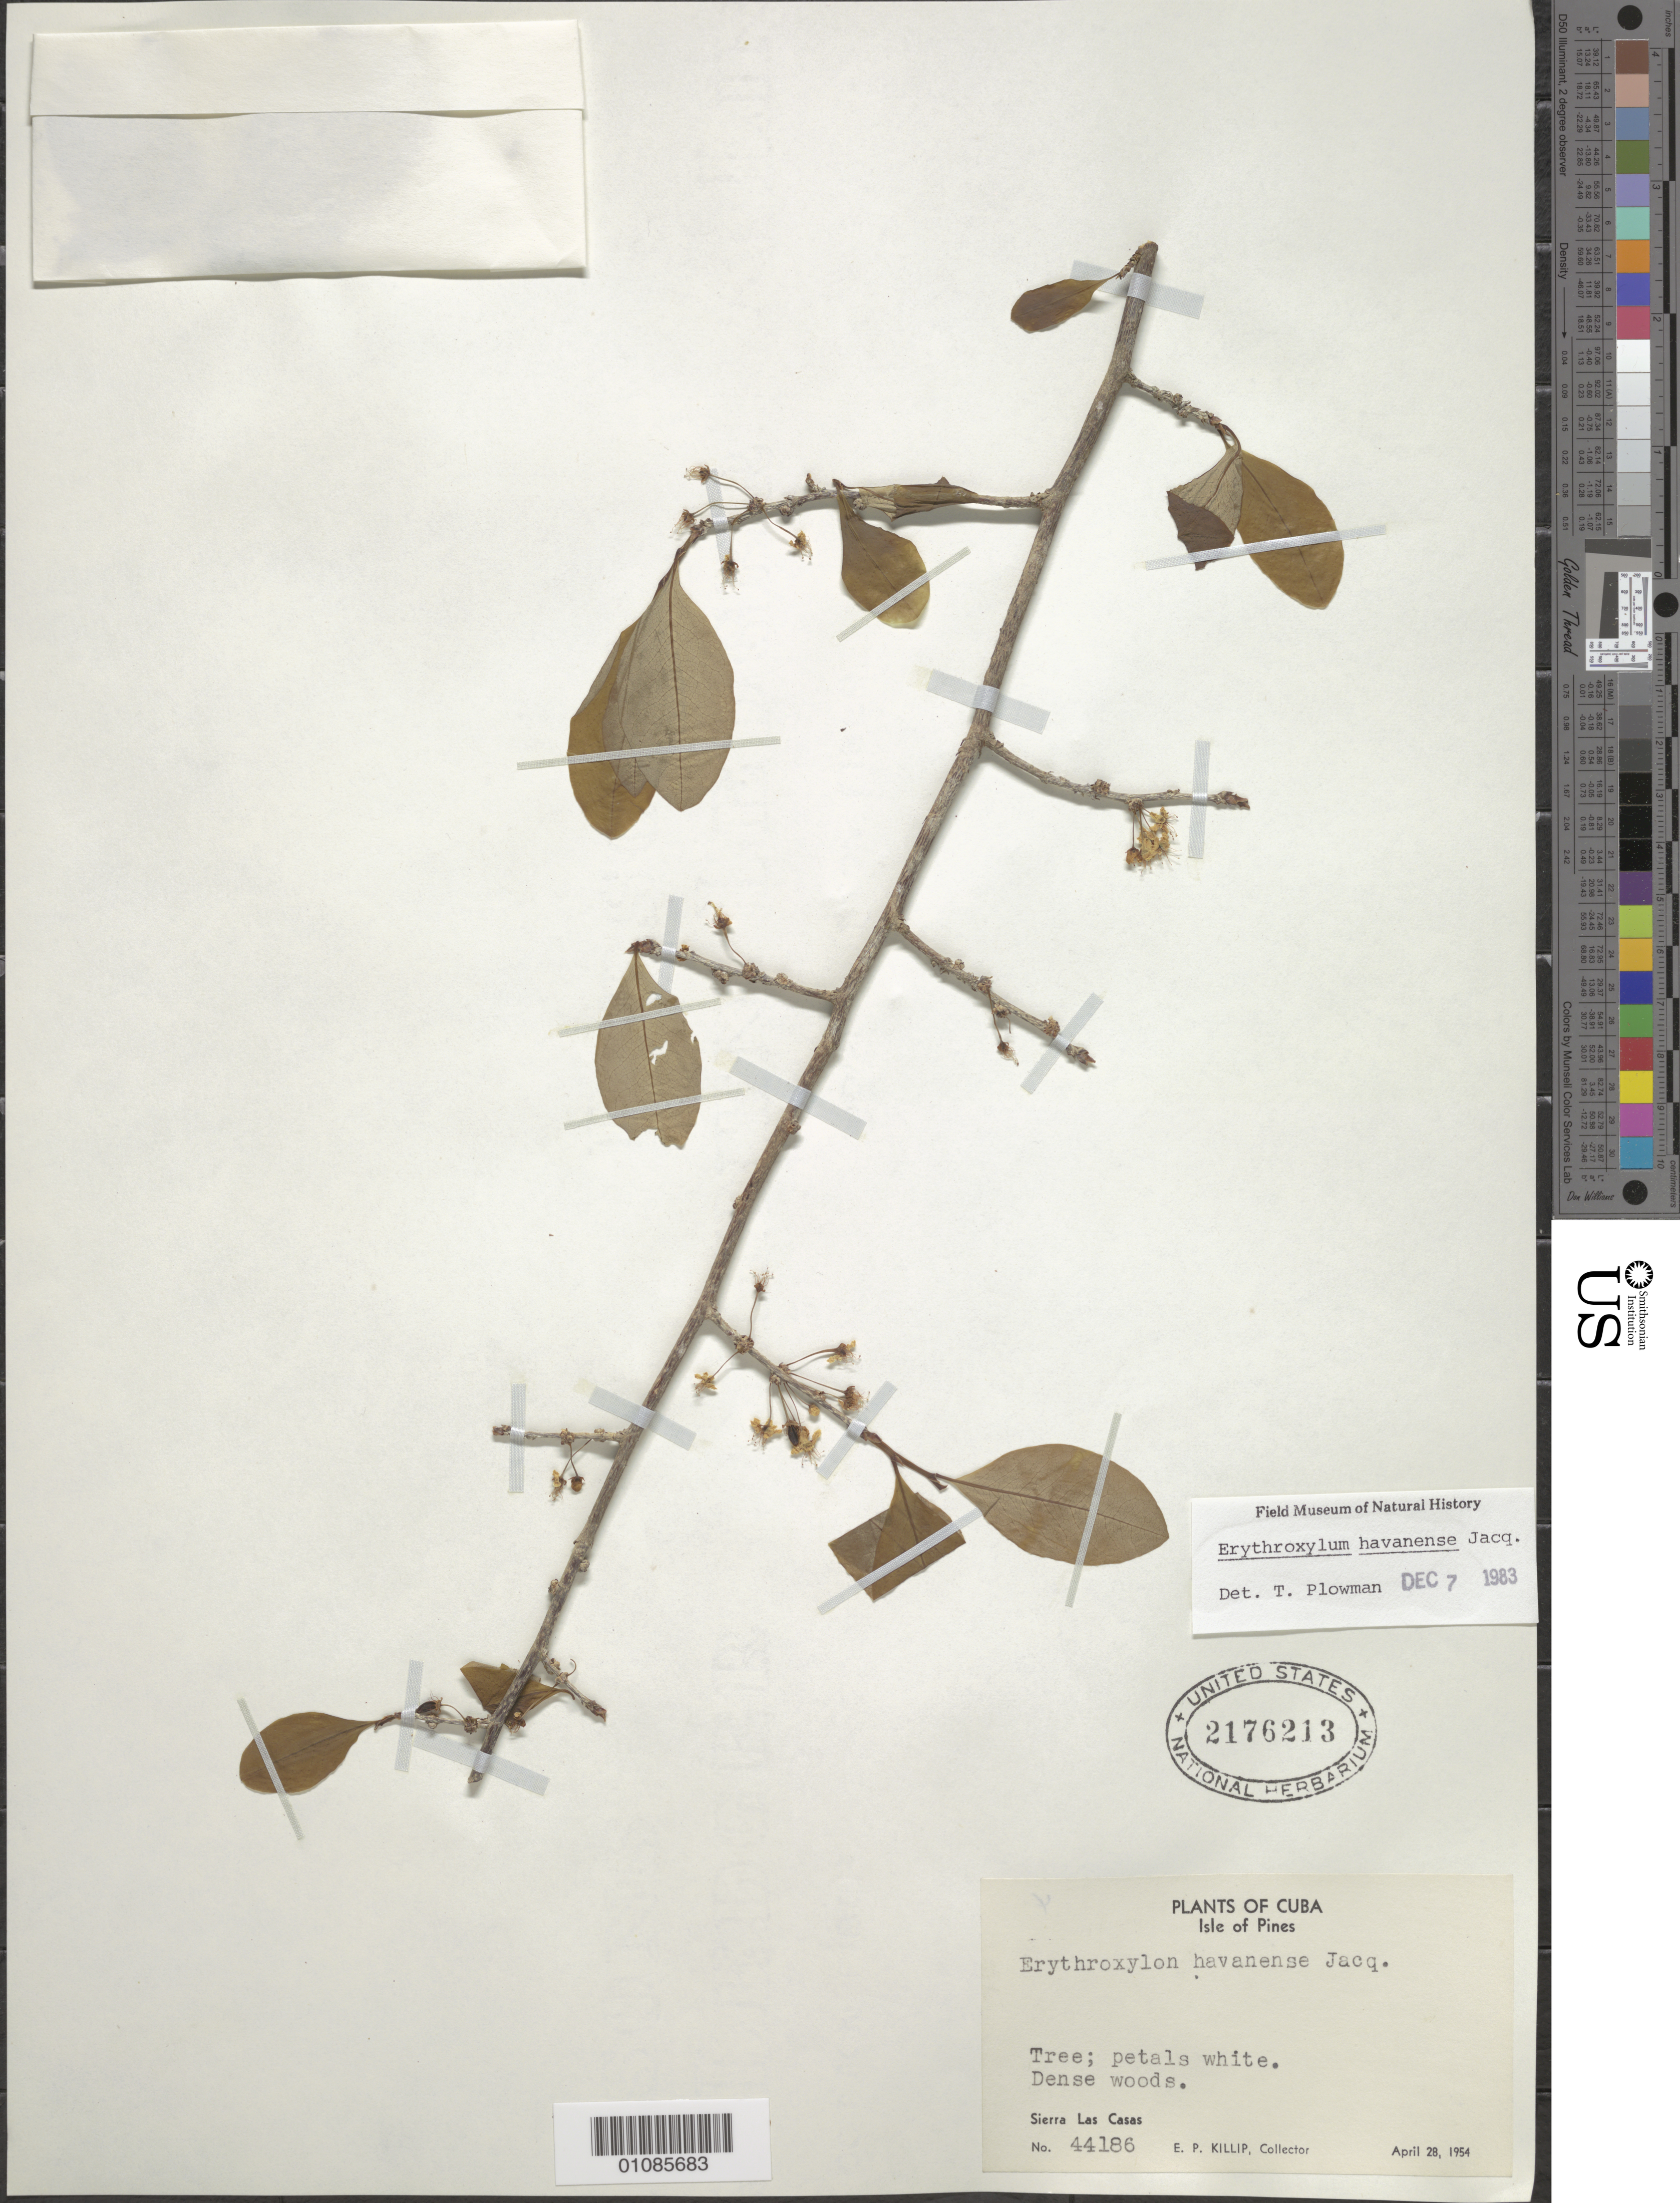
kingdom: Plantae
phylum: Tracheophyta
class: Magnoliopsida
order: Malpighiales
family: Erythroxylaceae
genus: Erythroxylum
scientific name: Erythroxylum havanense var. havanense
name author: Jacq.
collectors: E. P. Killip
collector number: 44186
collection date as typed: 28 Apr 1954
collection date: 1954-04-28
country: Cuba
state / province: Isla de La Juventud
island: Isla de la Juventud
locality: Isle of Pines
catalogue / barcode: US 2176213